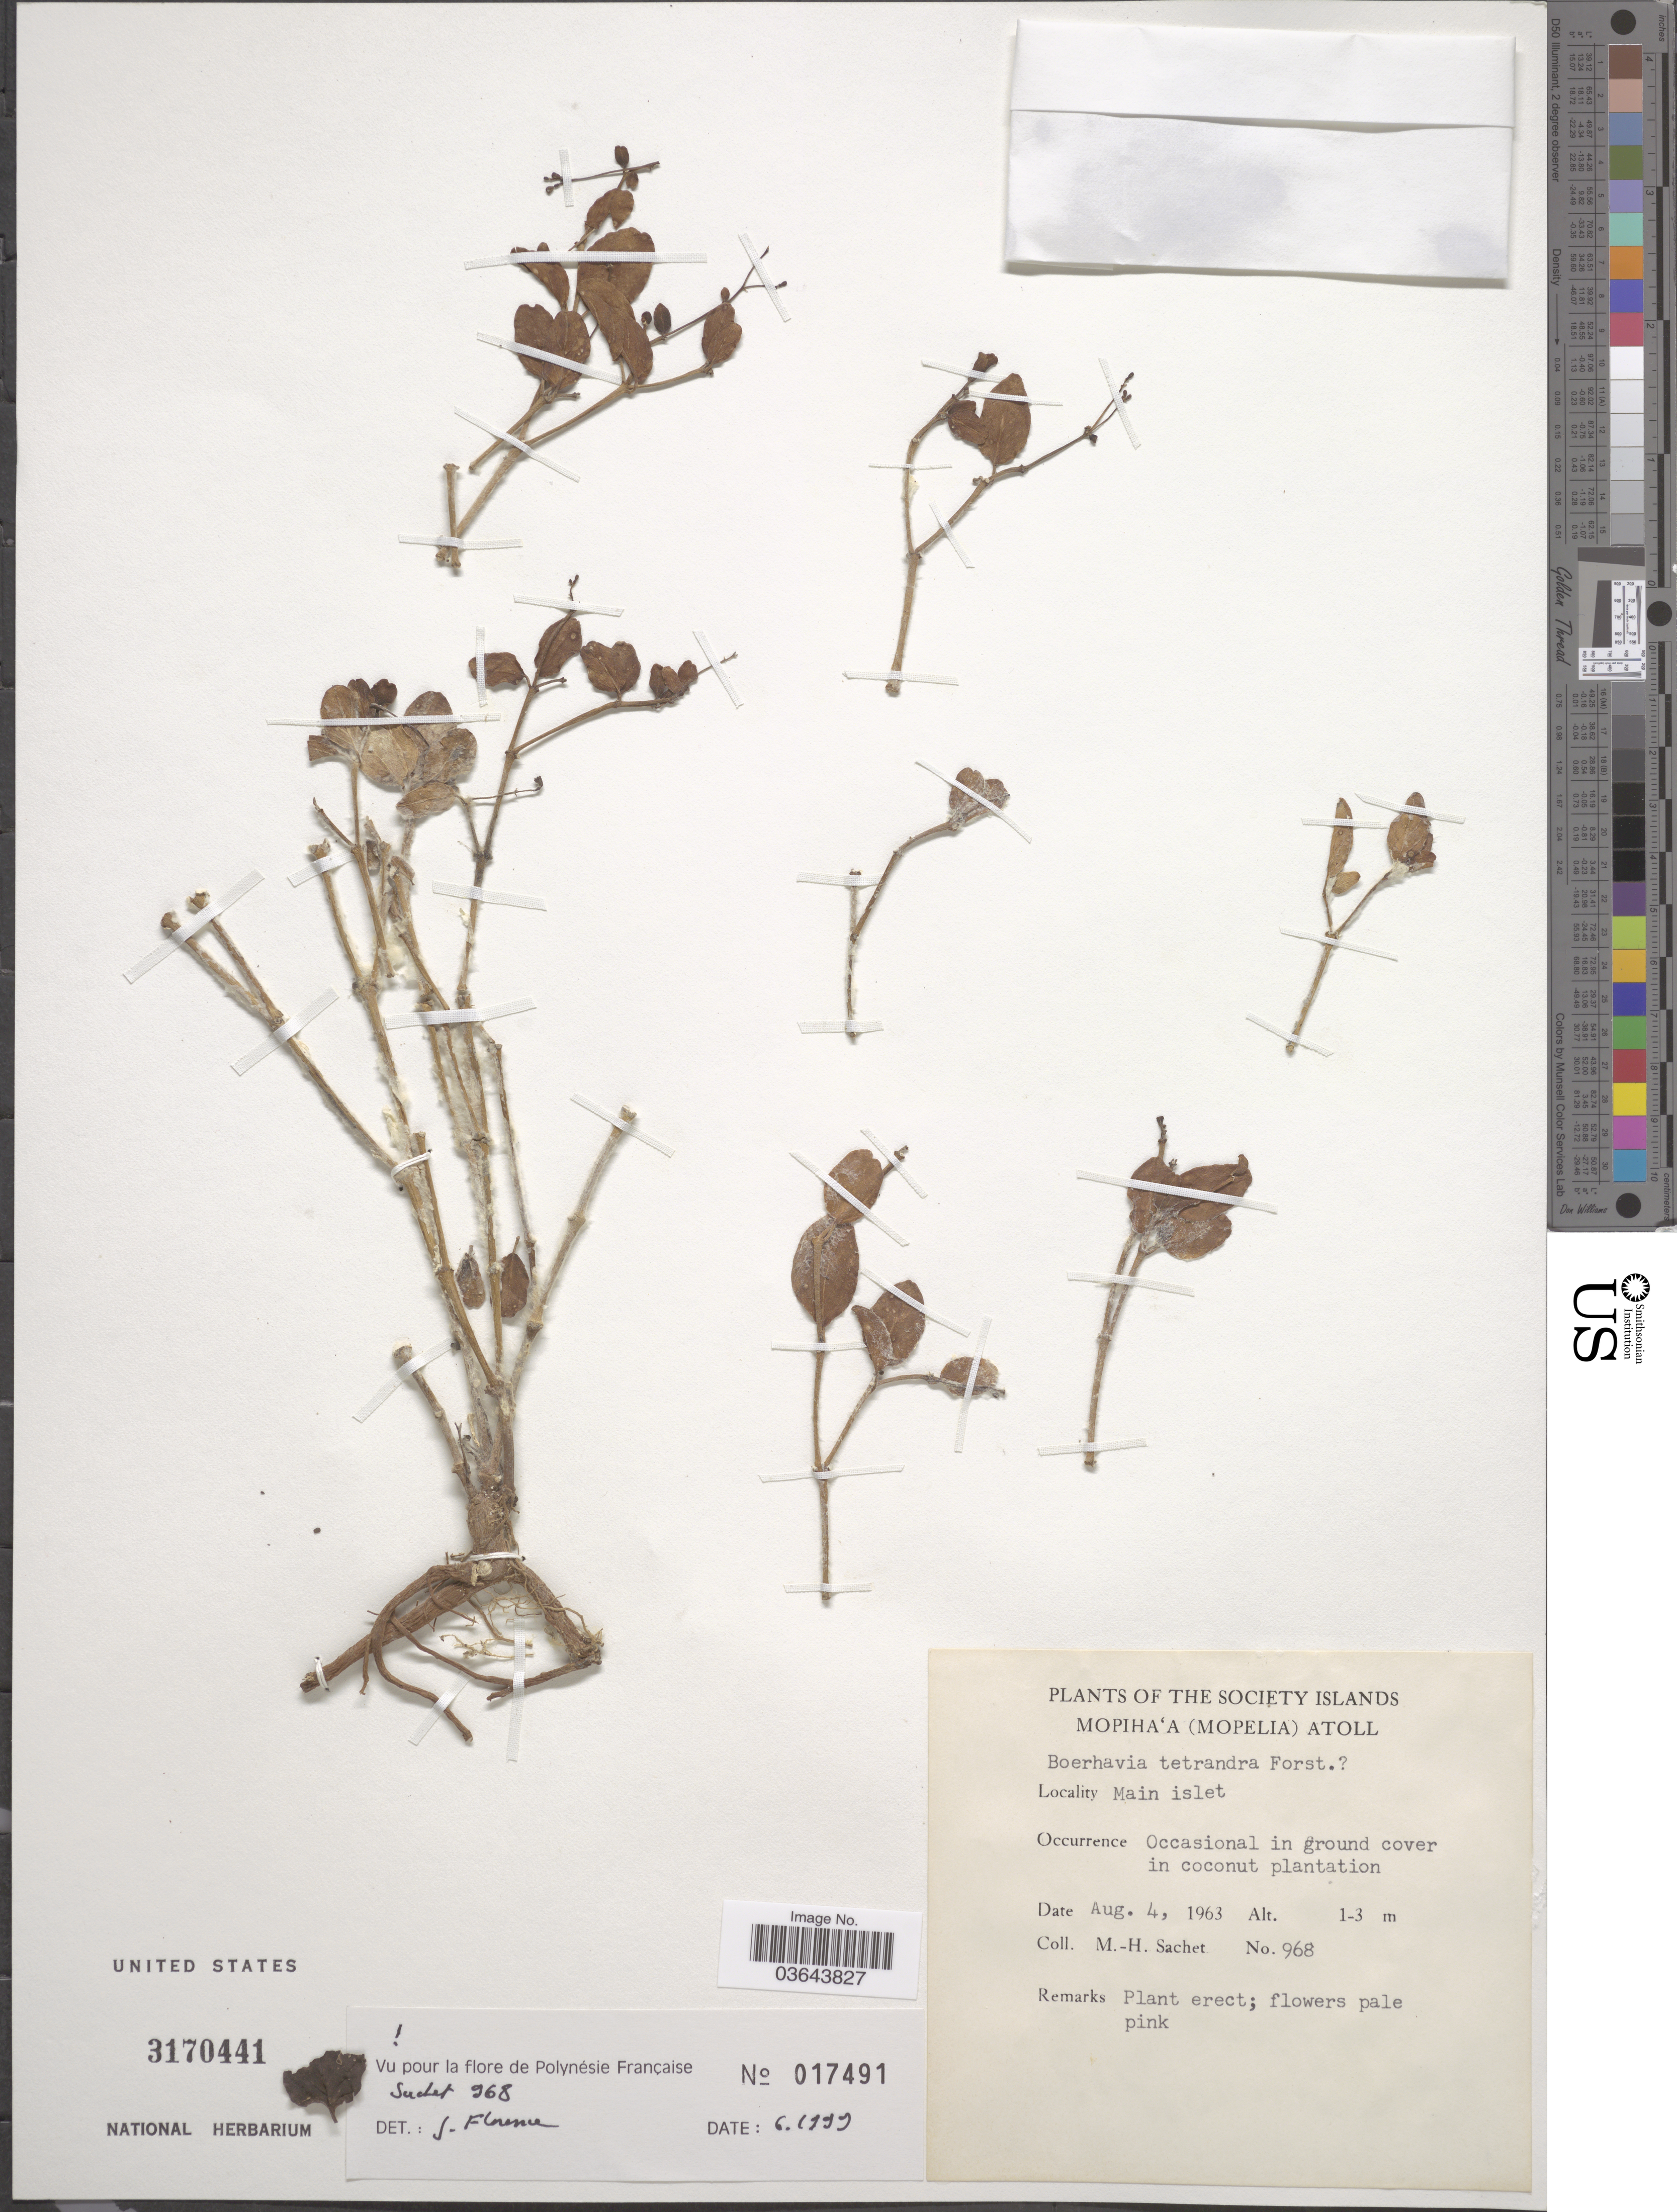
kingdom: Plantae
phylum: Tracheophyta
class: Magnoliopsida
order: Caryophyllales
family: Nyctaginaceae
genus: Boerhavia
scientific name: Boerhavia tetrandra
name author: G. Forst.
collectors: M.-H. Sachet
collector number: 968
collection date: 1963-08-04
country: French Polynesia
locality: The Society Islands. Mopiha'a (Mopelia) Atoll. Main islet.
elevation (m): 1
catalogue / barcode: US 3170441